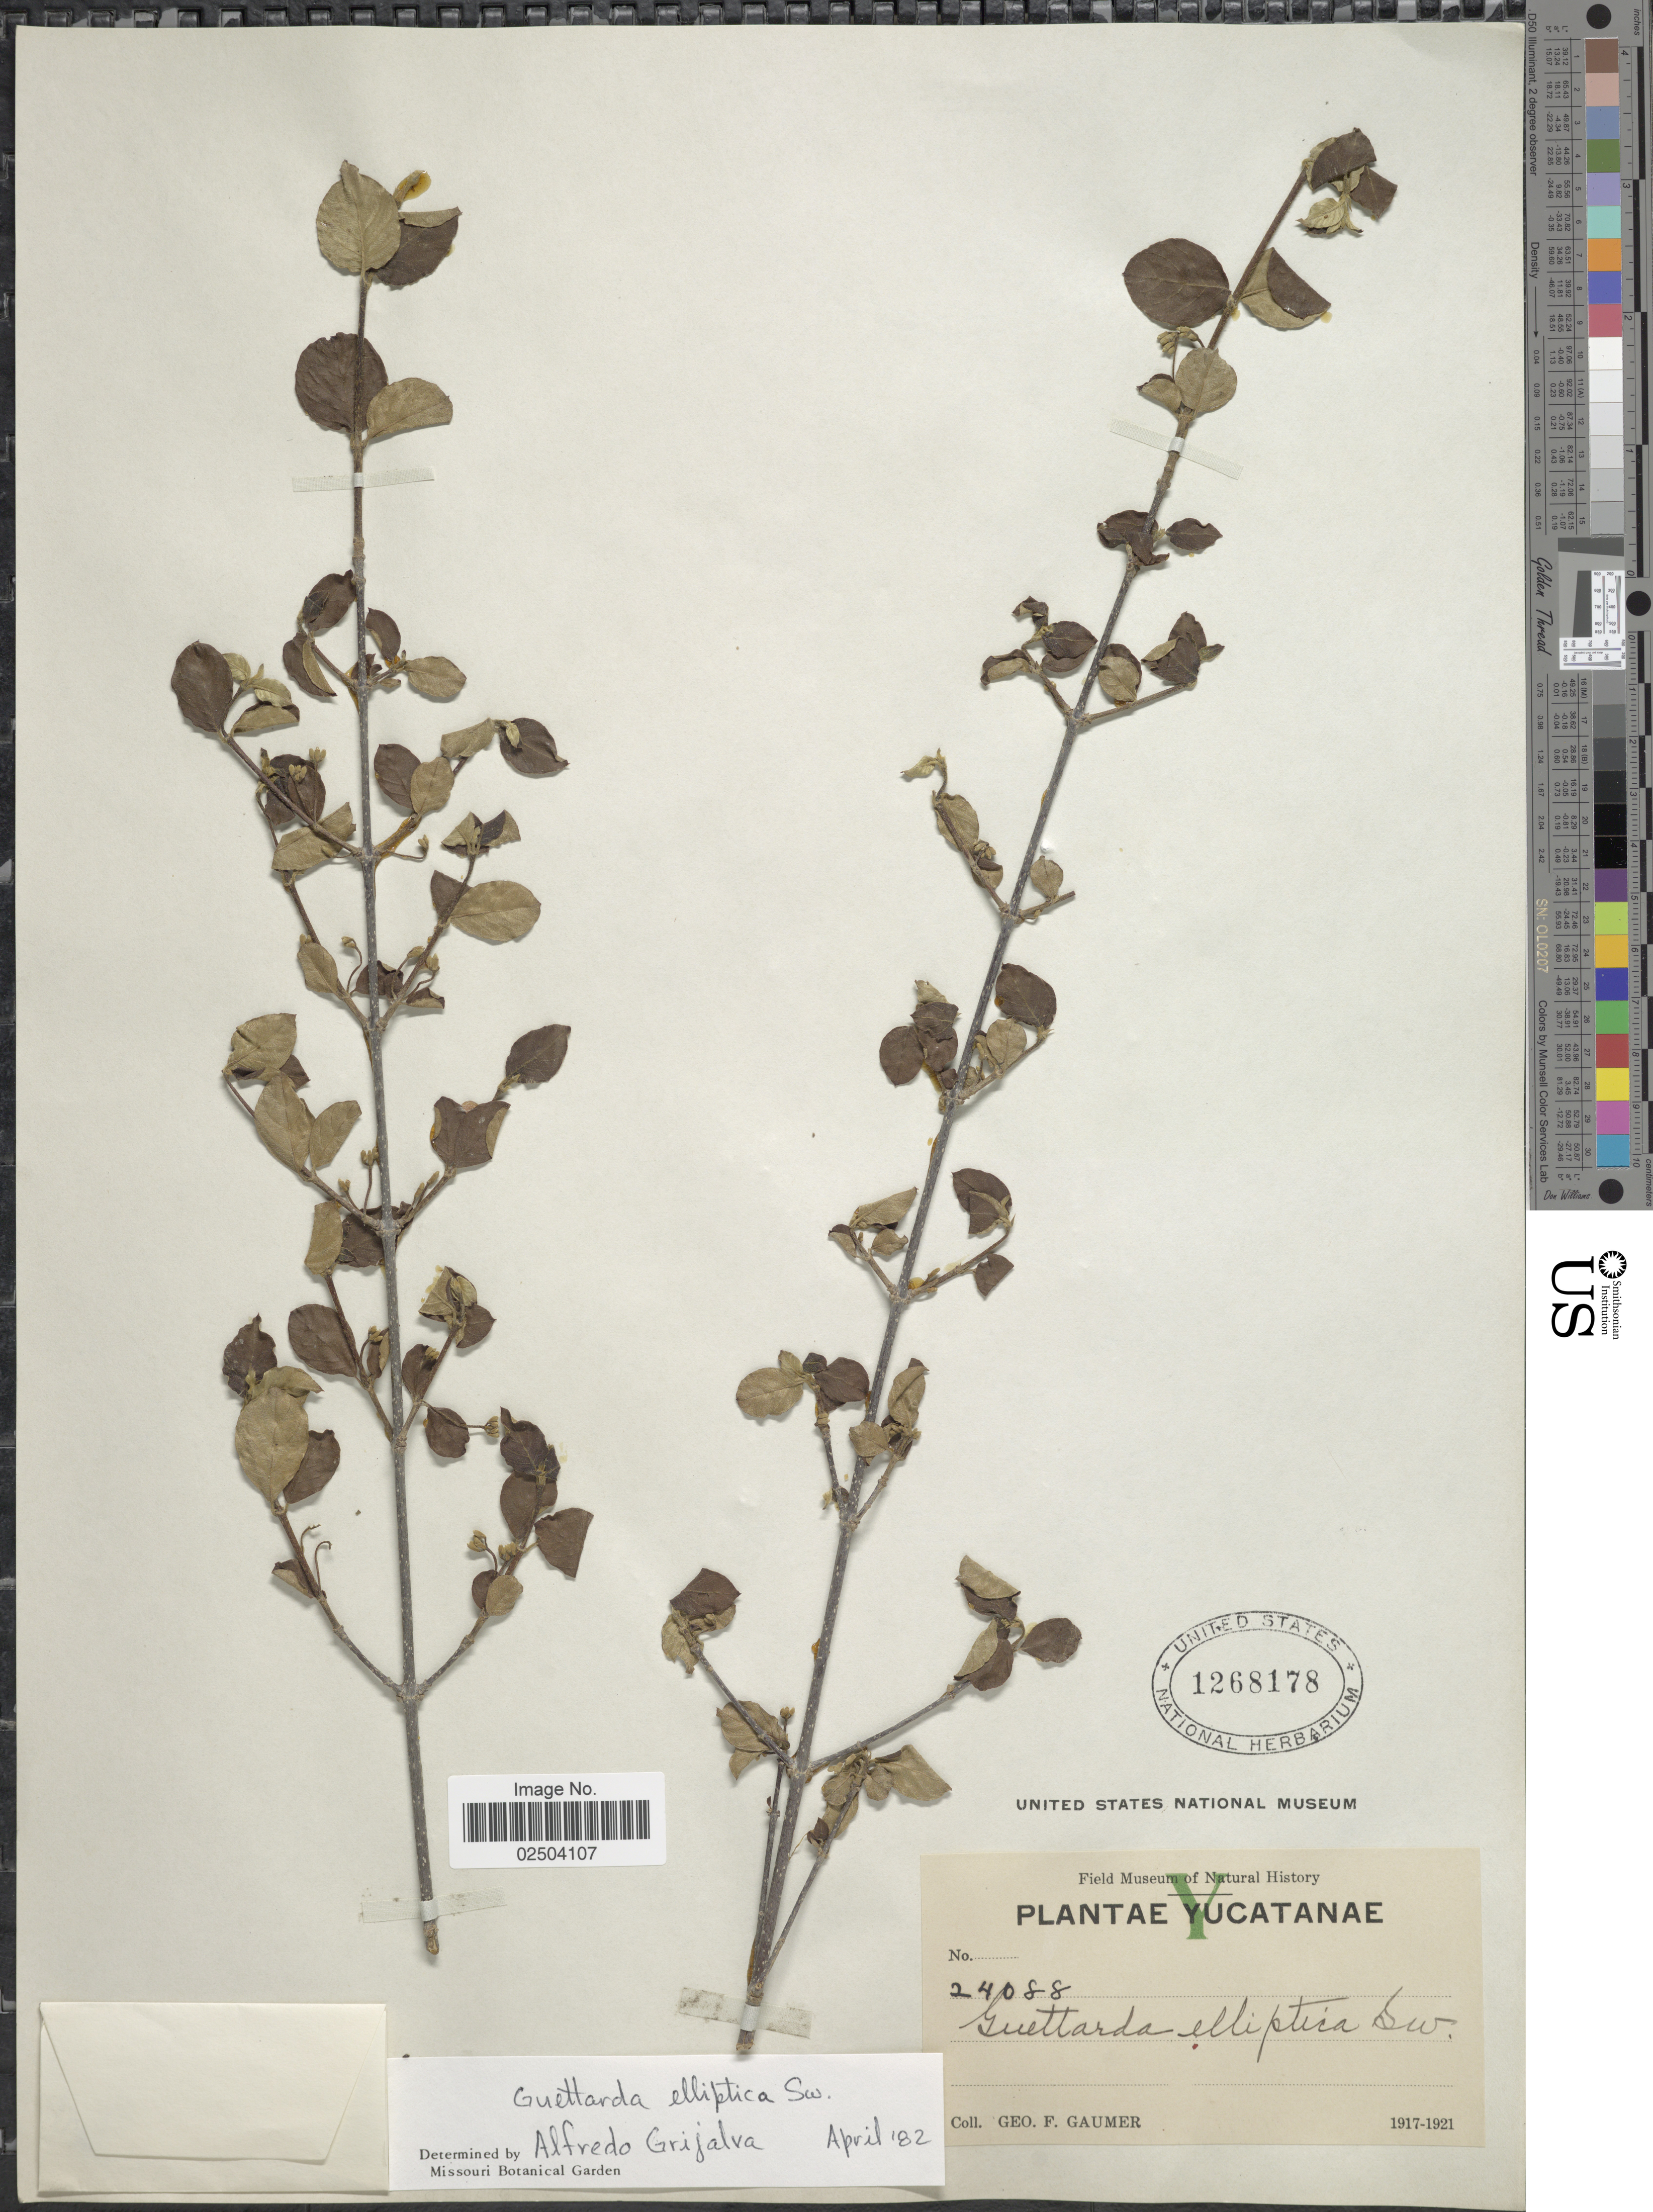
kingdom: Plantae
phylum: Tracheophyta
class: Magnoliopsida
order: Gentianales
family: Rubiaceae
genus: Guettarda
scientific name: Guettarda elliptica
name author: Sw.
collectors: G. F. Gaumer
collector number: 24088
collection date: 1917/1921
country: Mexico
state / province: Yucatán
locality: Yucatanae.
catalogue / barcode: US 1268178